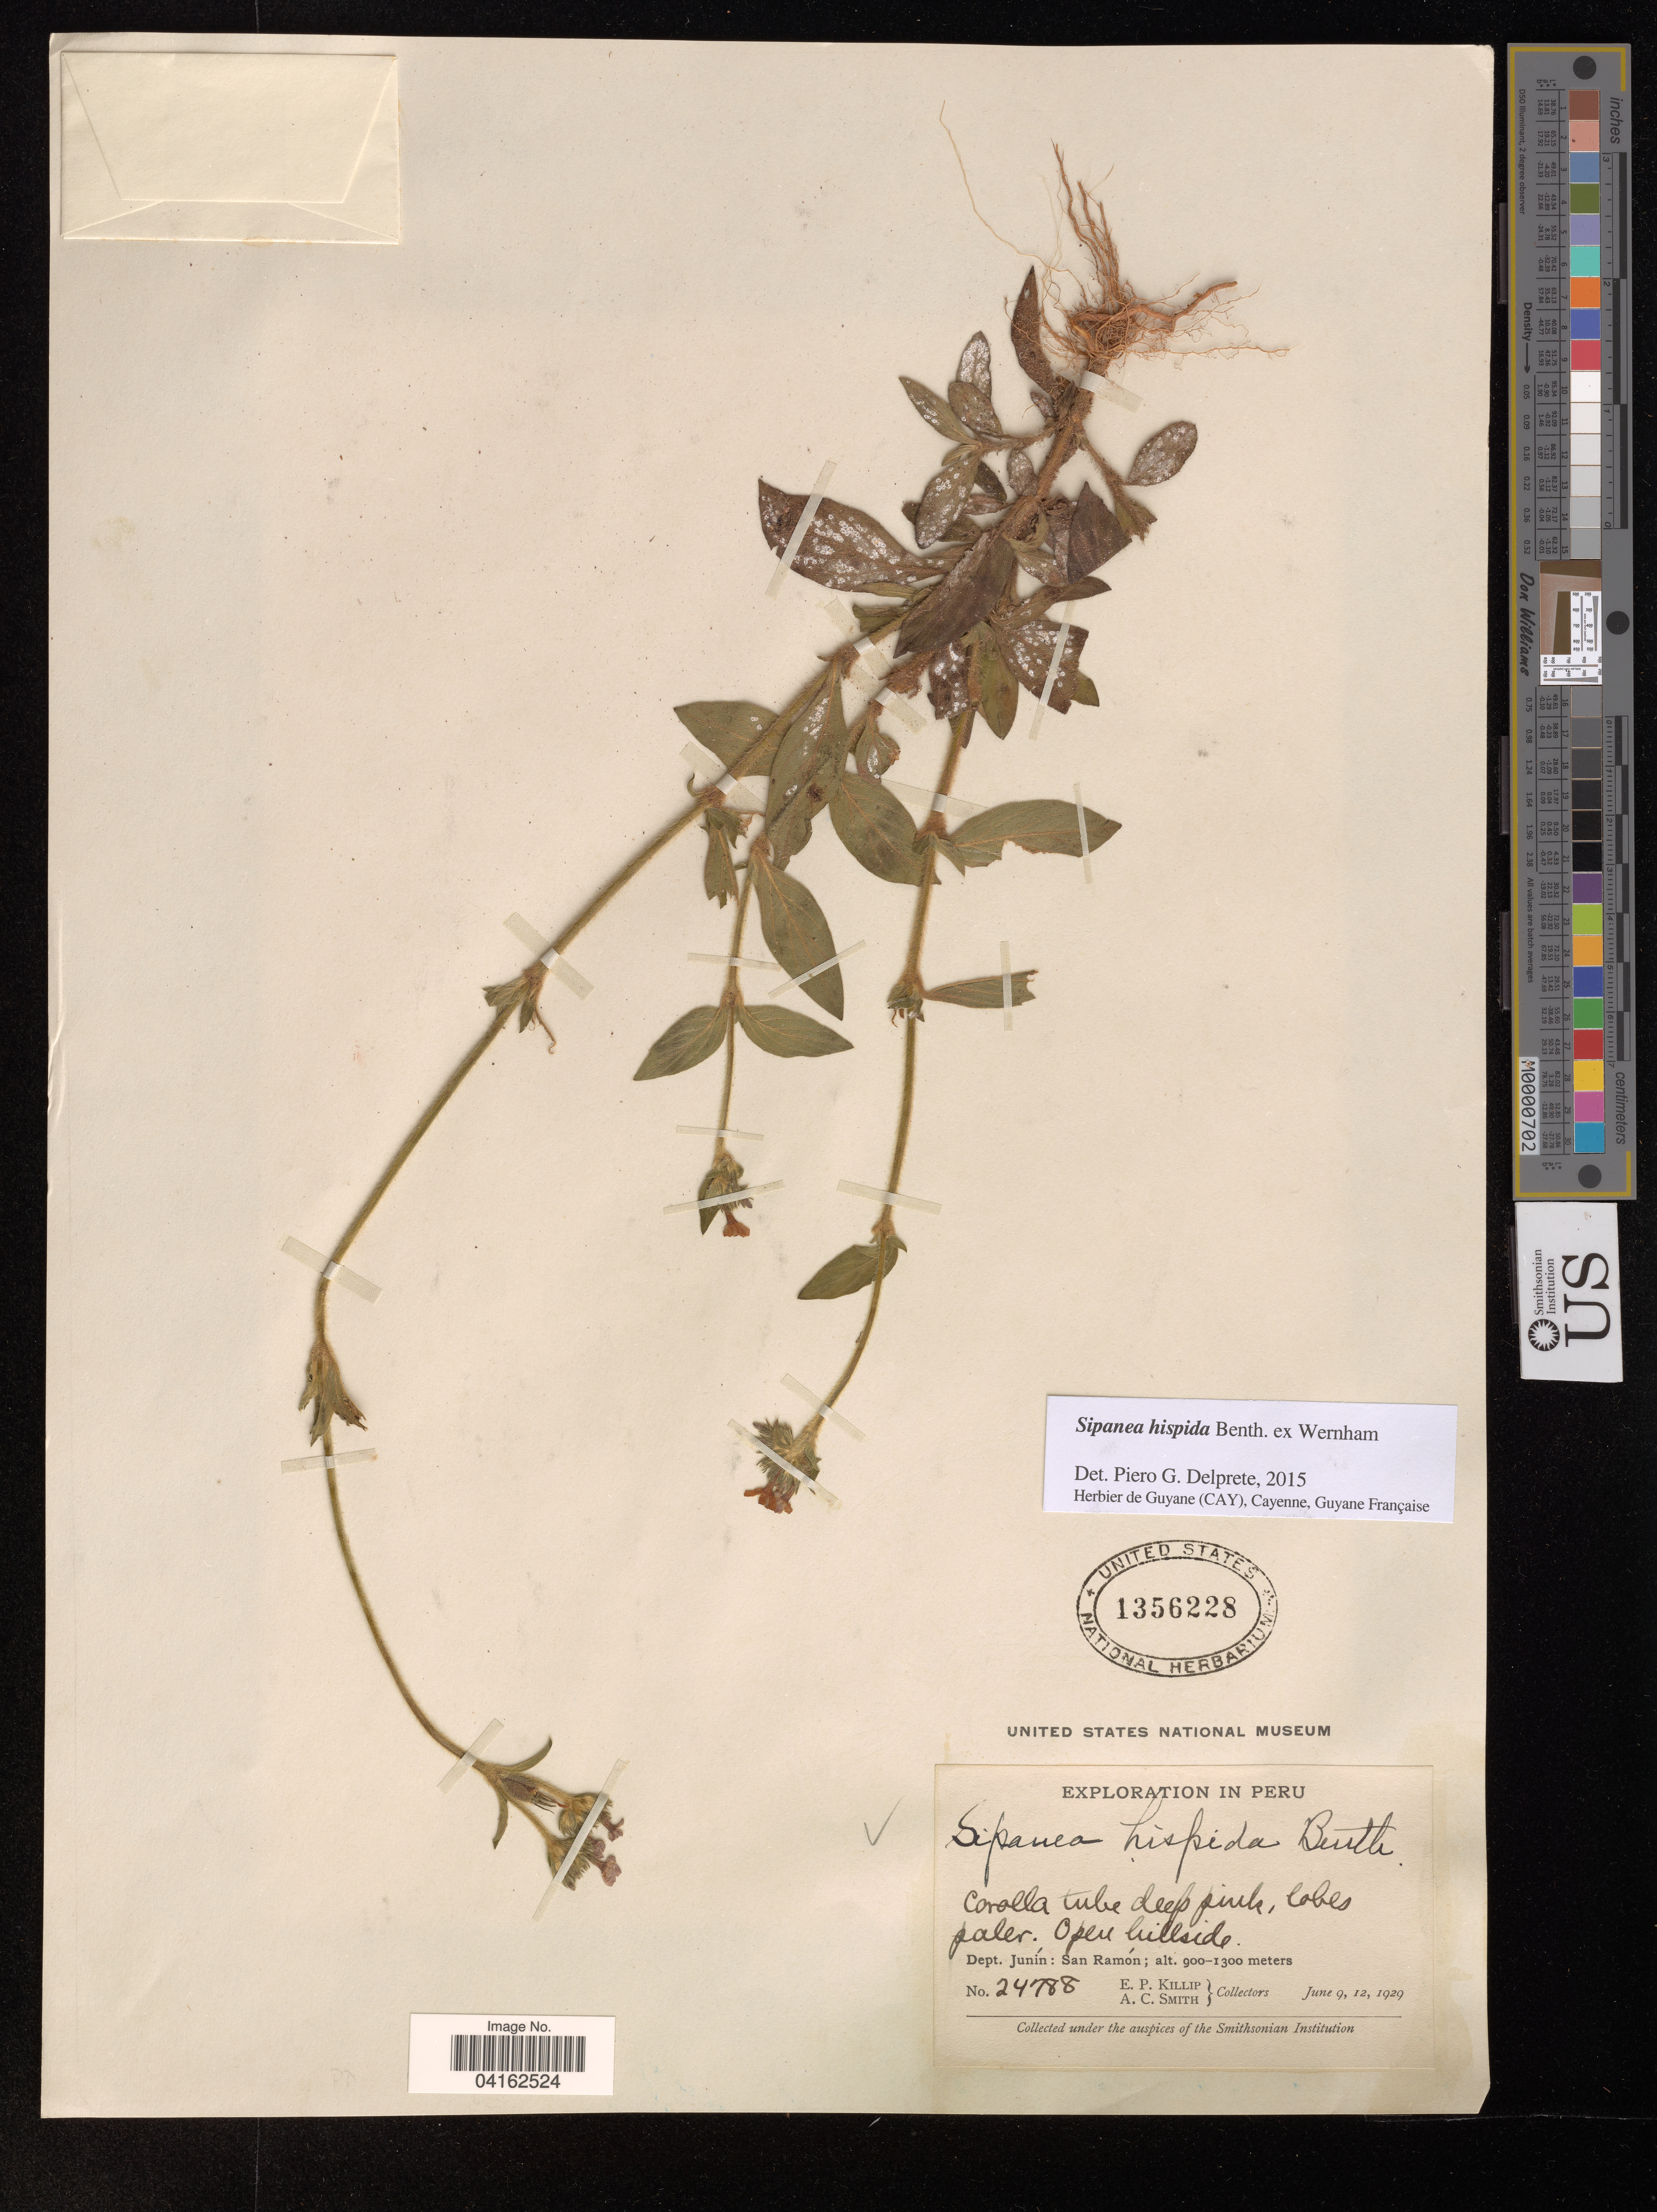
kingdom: Plantae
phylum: Tracheophyta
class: Magnoliopsida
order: Gentianales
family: Rubiaceae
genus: Sipanea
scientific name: Sipanea hispida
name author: Benth. ex Wernham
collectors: E. P. Killip & A. C. Smith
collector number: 24788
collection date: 1929-06-09/1929-06-12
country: Peru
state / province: Junín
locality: Dept. Junín: San Ramón.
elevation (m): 900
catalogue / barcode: US 1356228